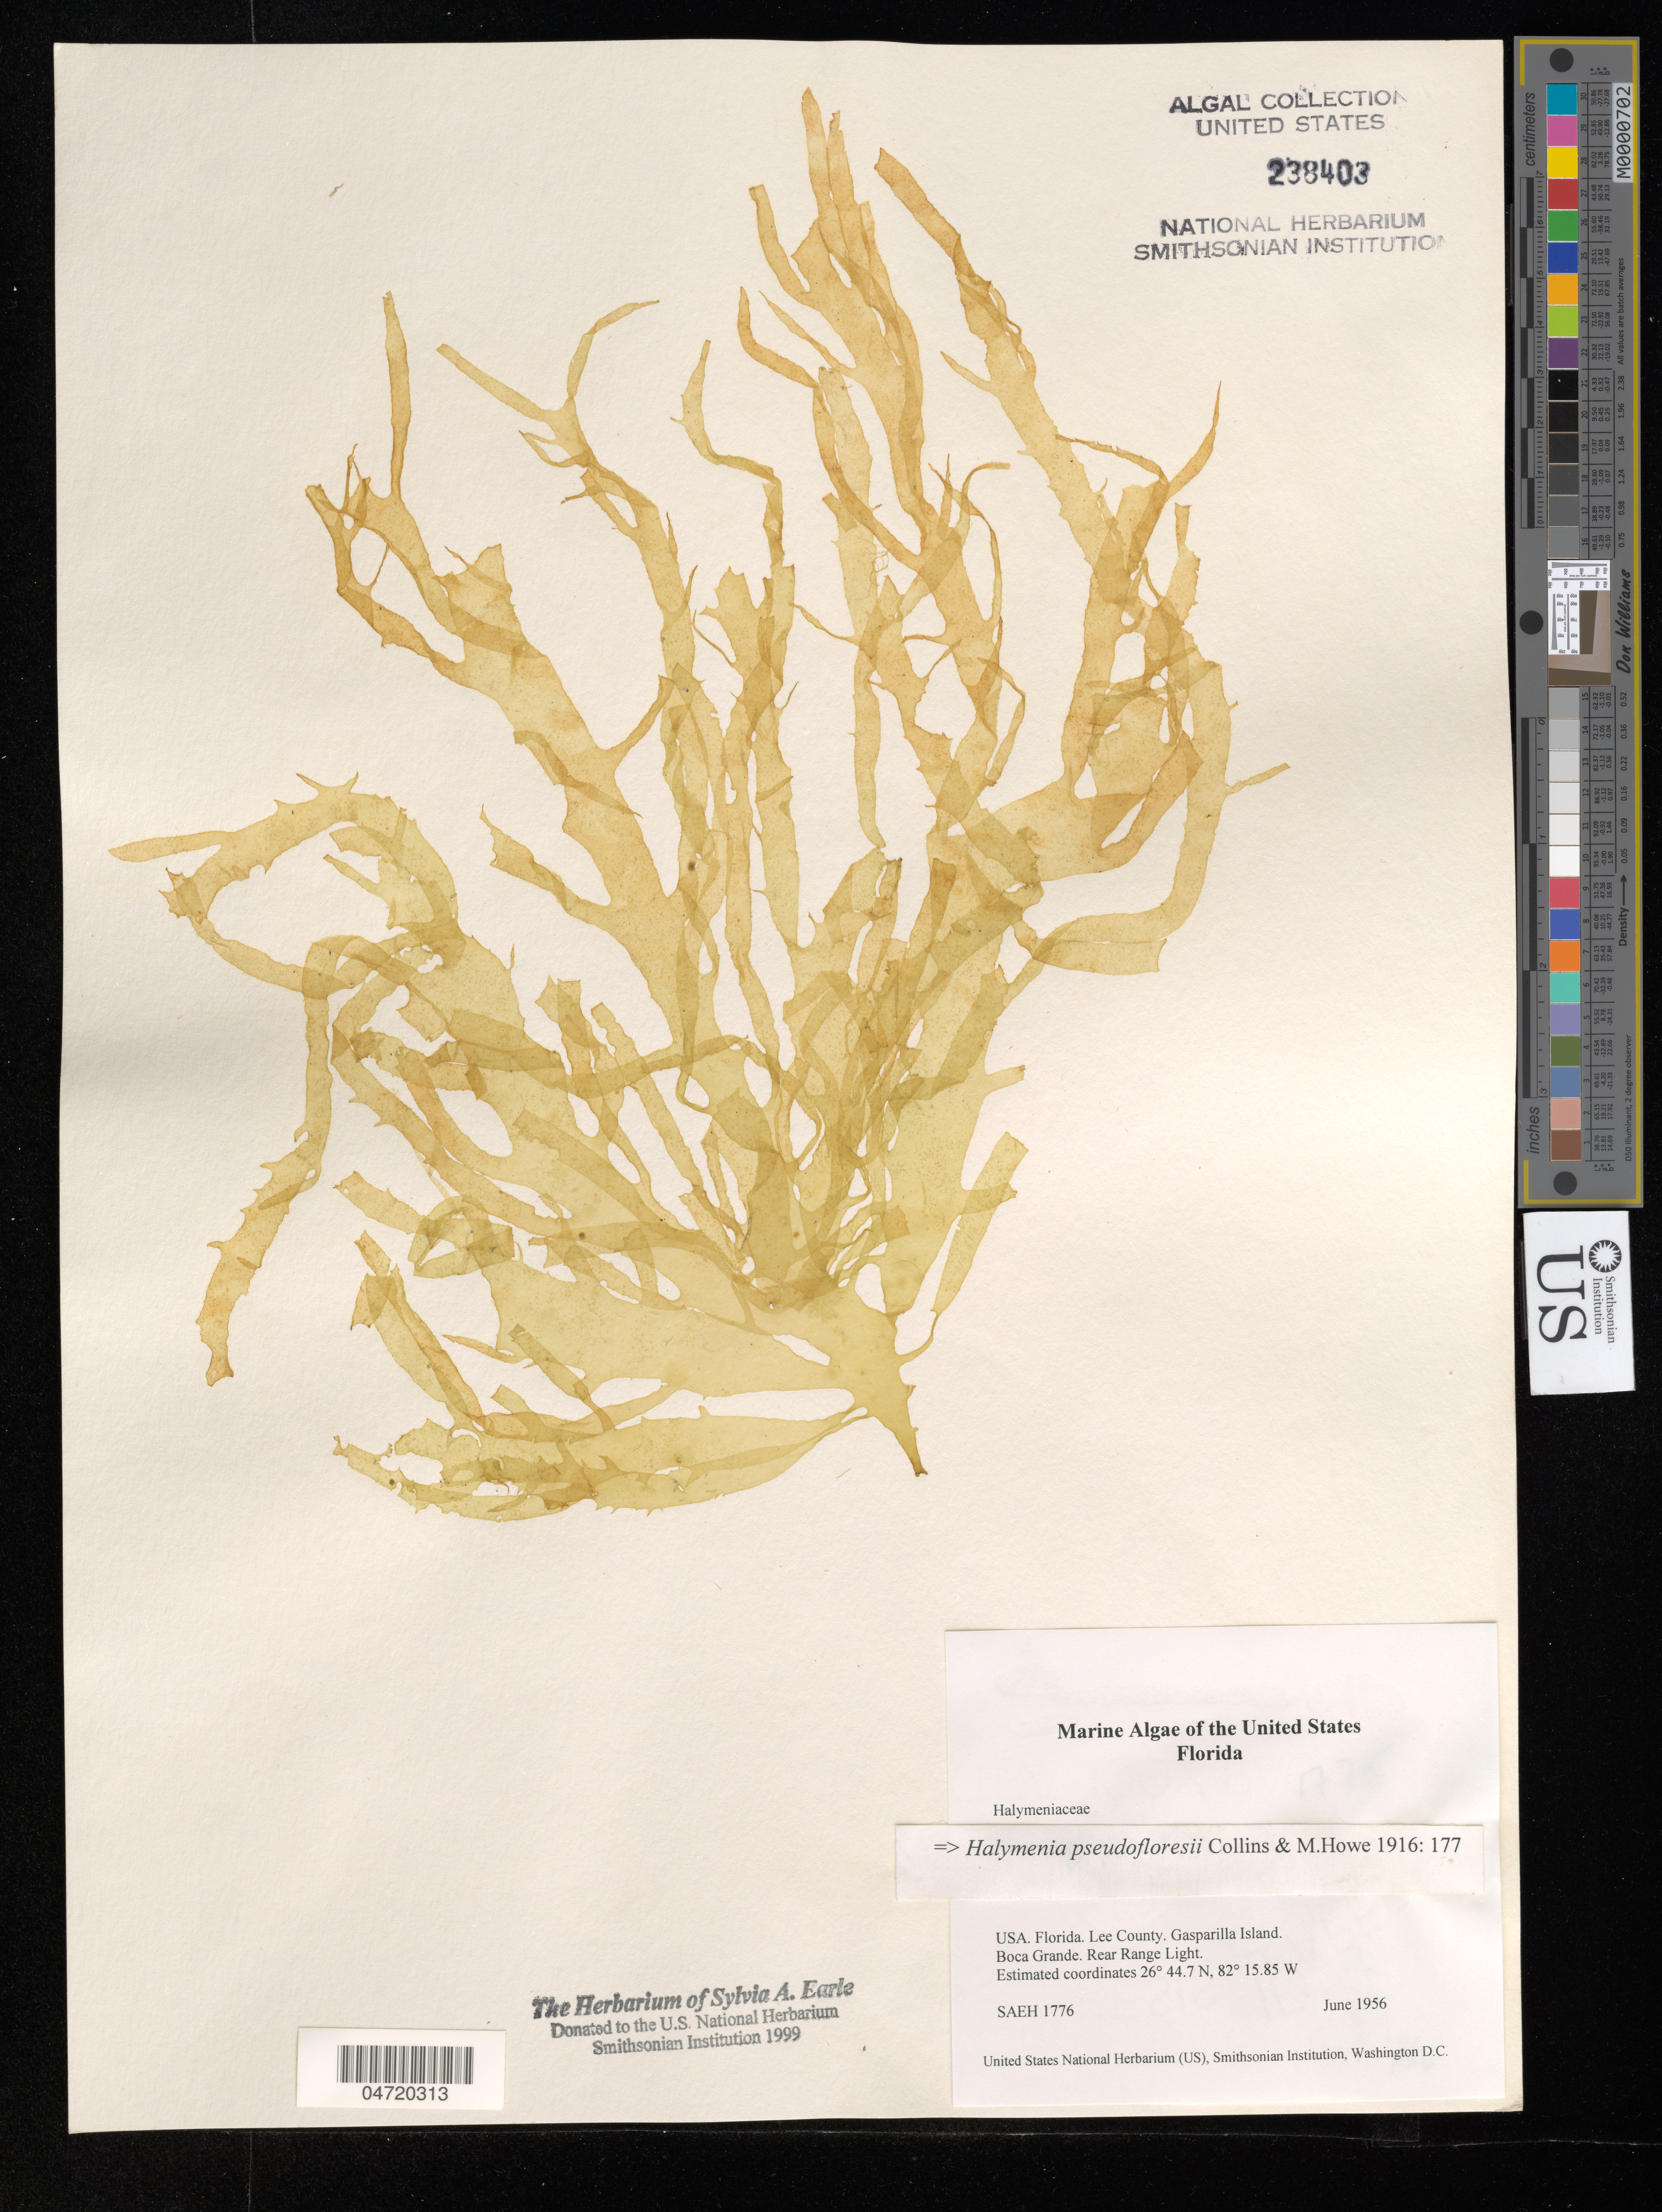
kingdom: Plantae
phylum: Rhodophyta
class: Florideophyceae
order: Halymeniales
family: Halymeniaceae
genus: Halymenia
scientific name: Halymenia pseudofloresia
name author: Collins & M. Howe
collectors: Ex herb. Sylvia A. Earle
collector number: SAEH1776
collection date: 1956-06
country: United States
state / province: Florida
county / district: Lee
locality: Lee County. Gasparilla Island. Boca Grande. Rear Range Ligt.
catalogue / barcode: US 238403